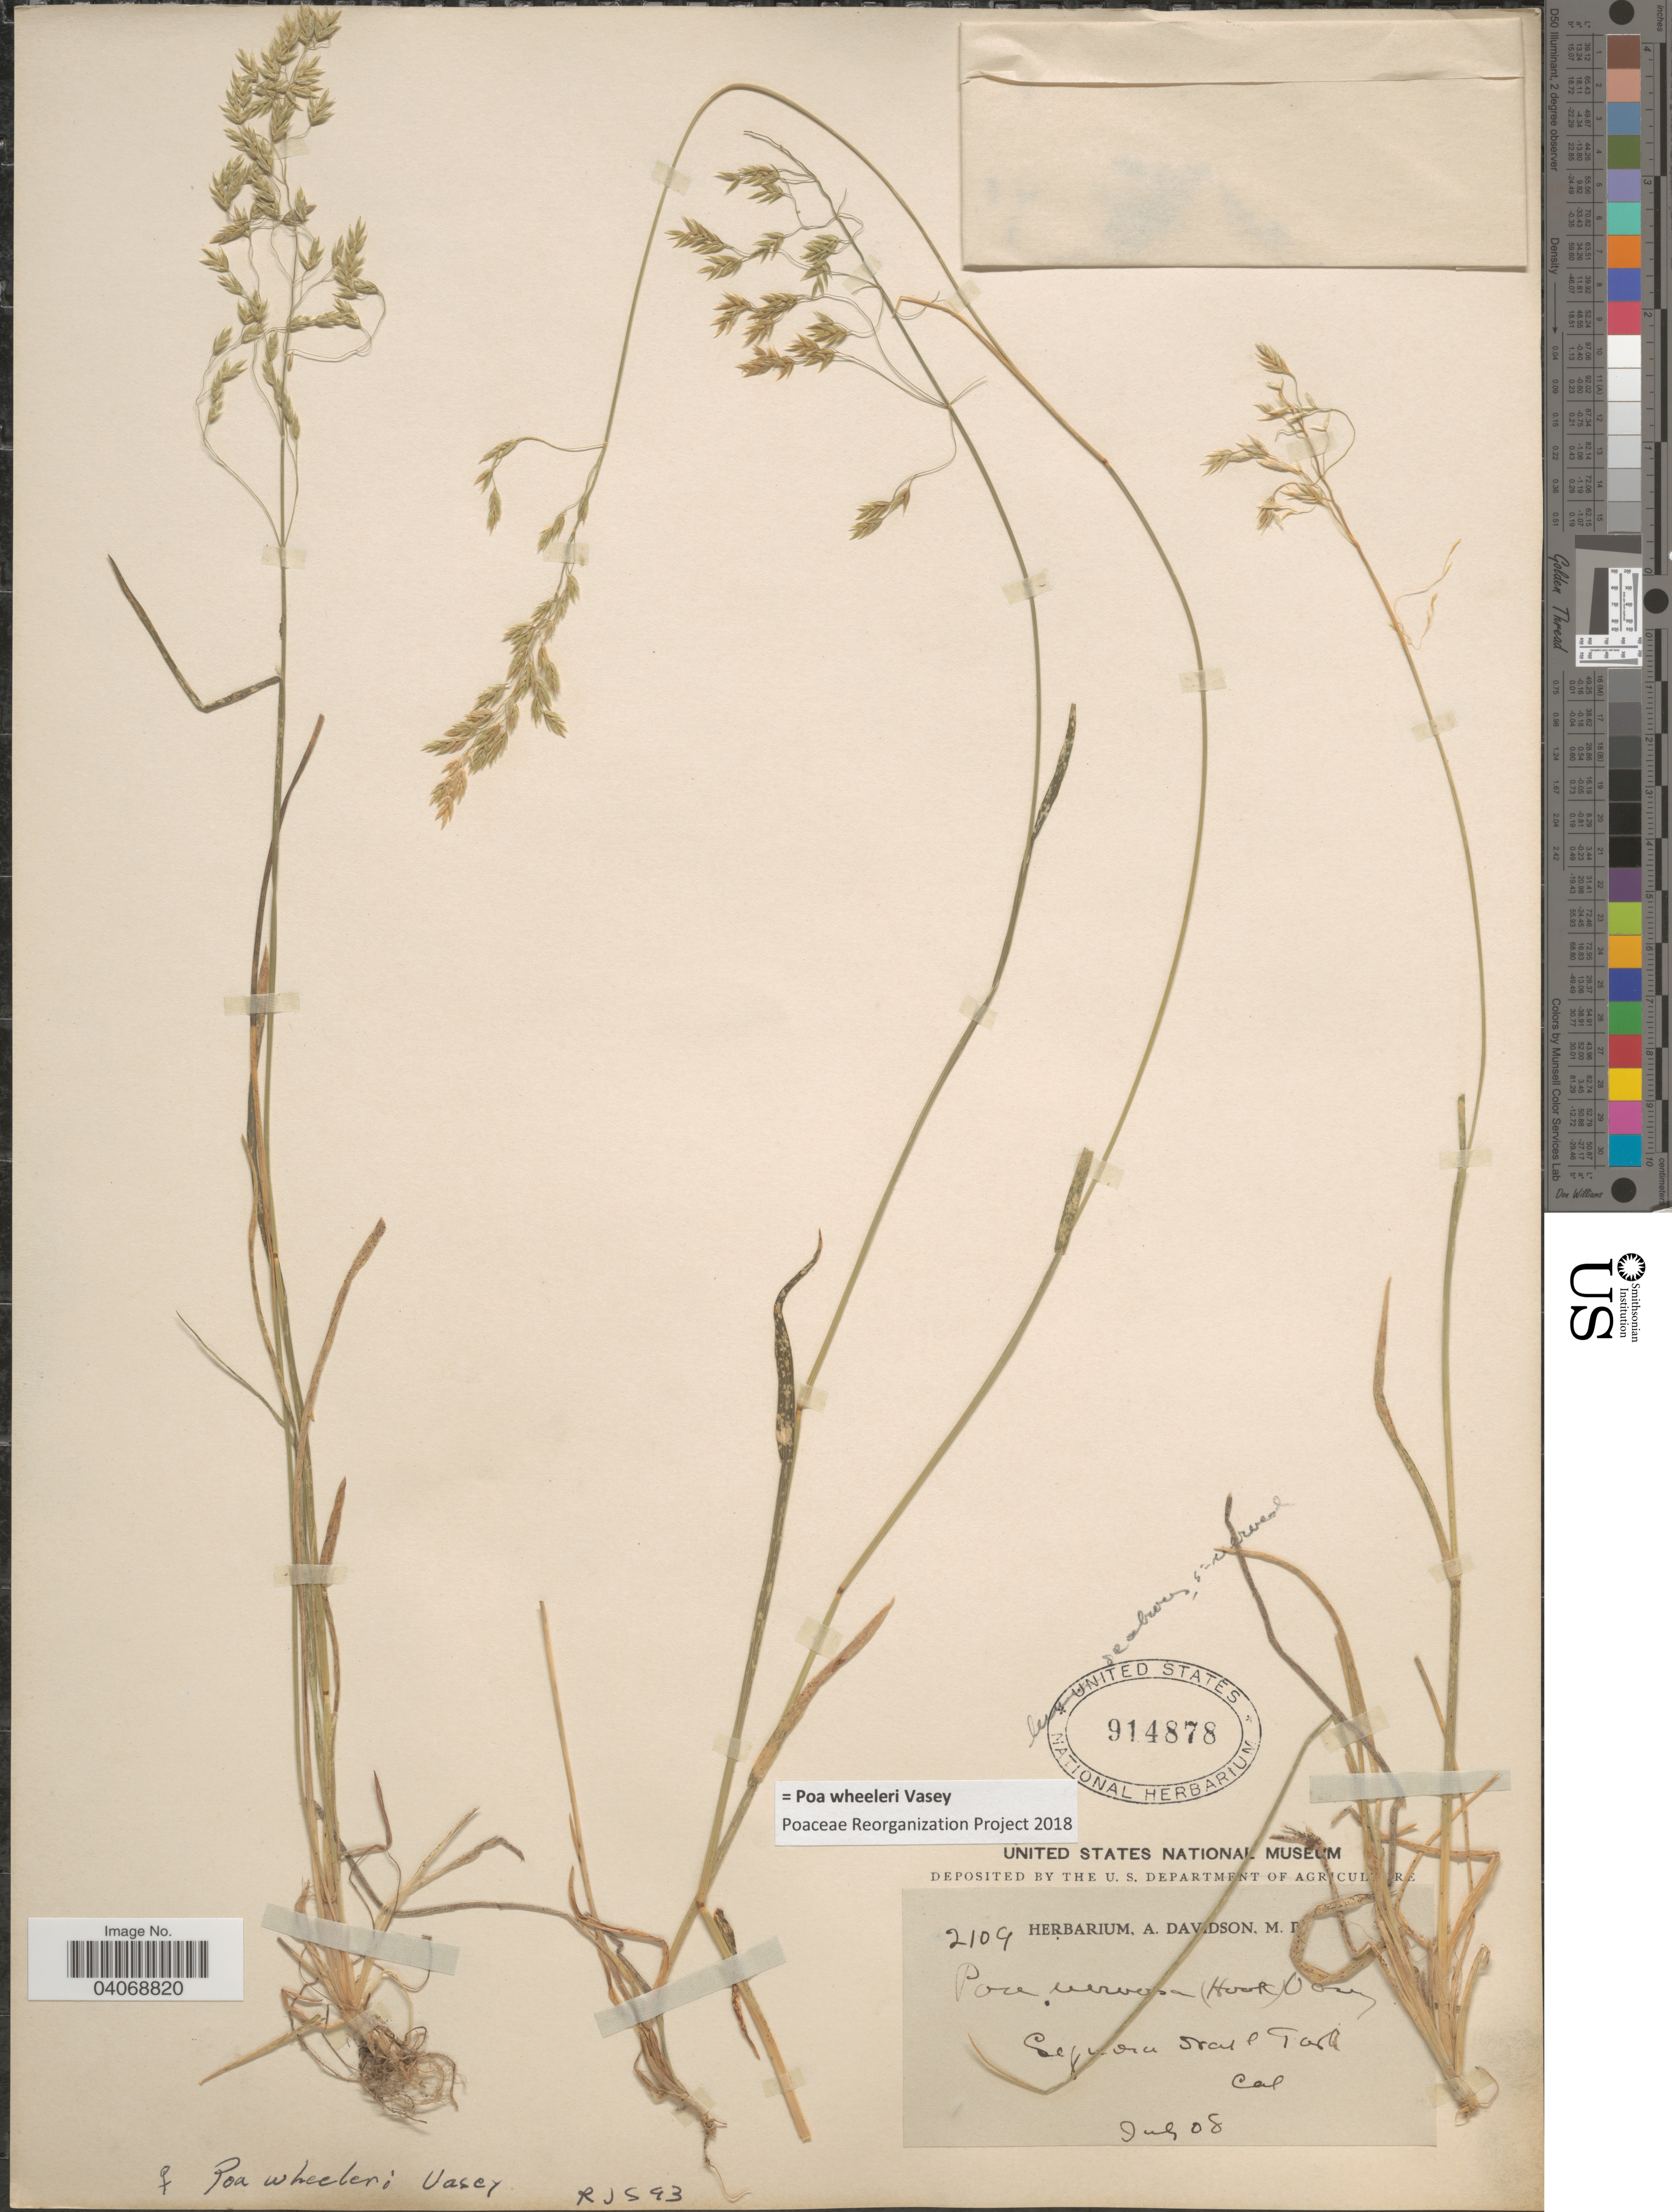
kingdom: Plantae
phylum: Tracheophyta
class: Liliopsida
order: Poales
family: Poaceae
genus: Poa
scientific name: Poa wheeleri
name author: Vasey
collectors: ex herb. A. Davidson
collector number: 2109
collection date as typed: Transcribed d/m/y: /7/8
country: United States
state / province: California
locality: Sequoia Natl Park.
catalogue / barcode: US 914878